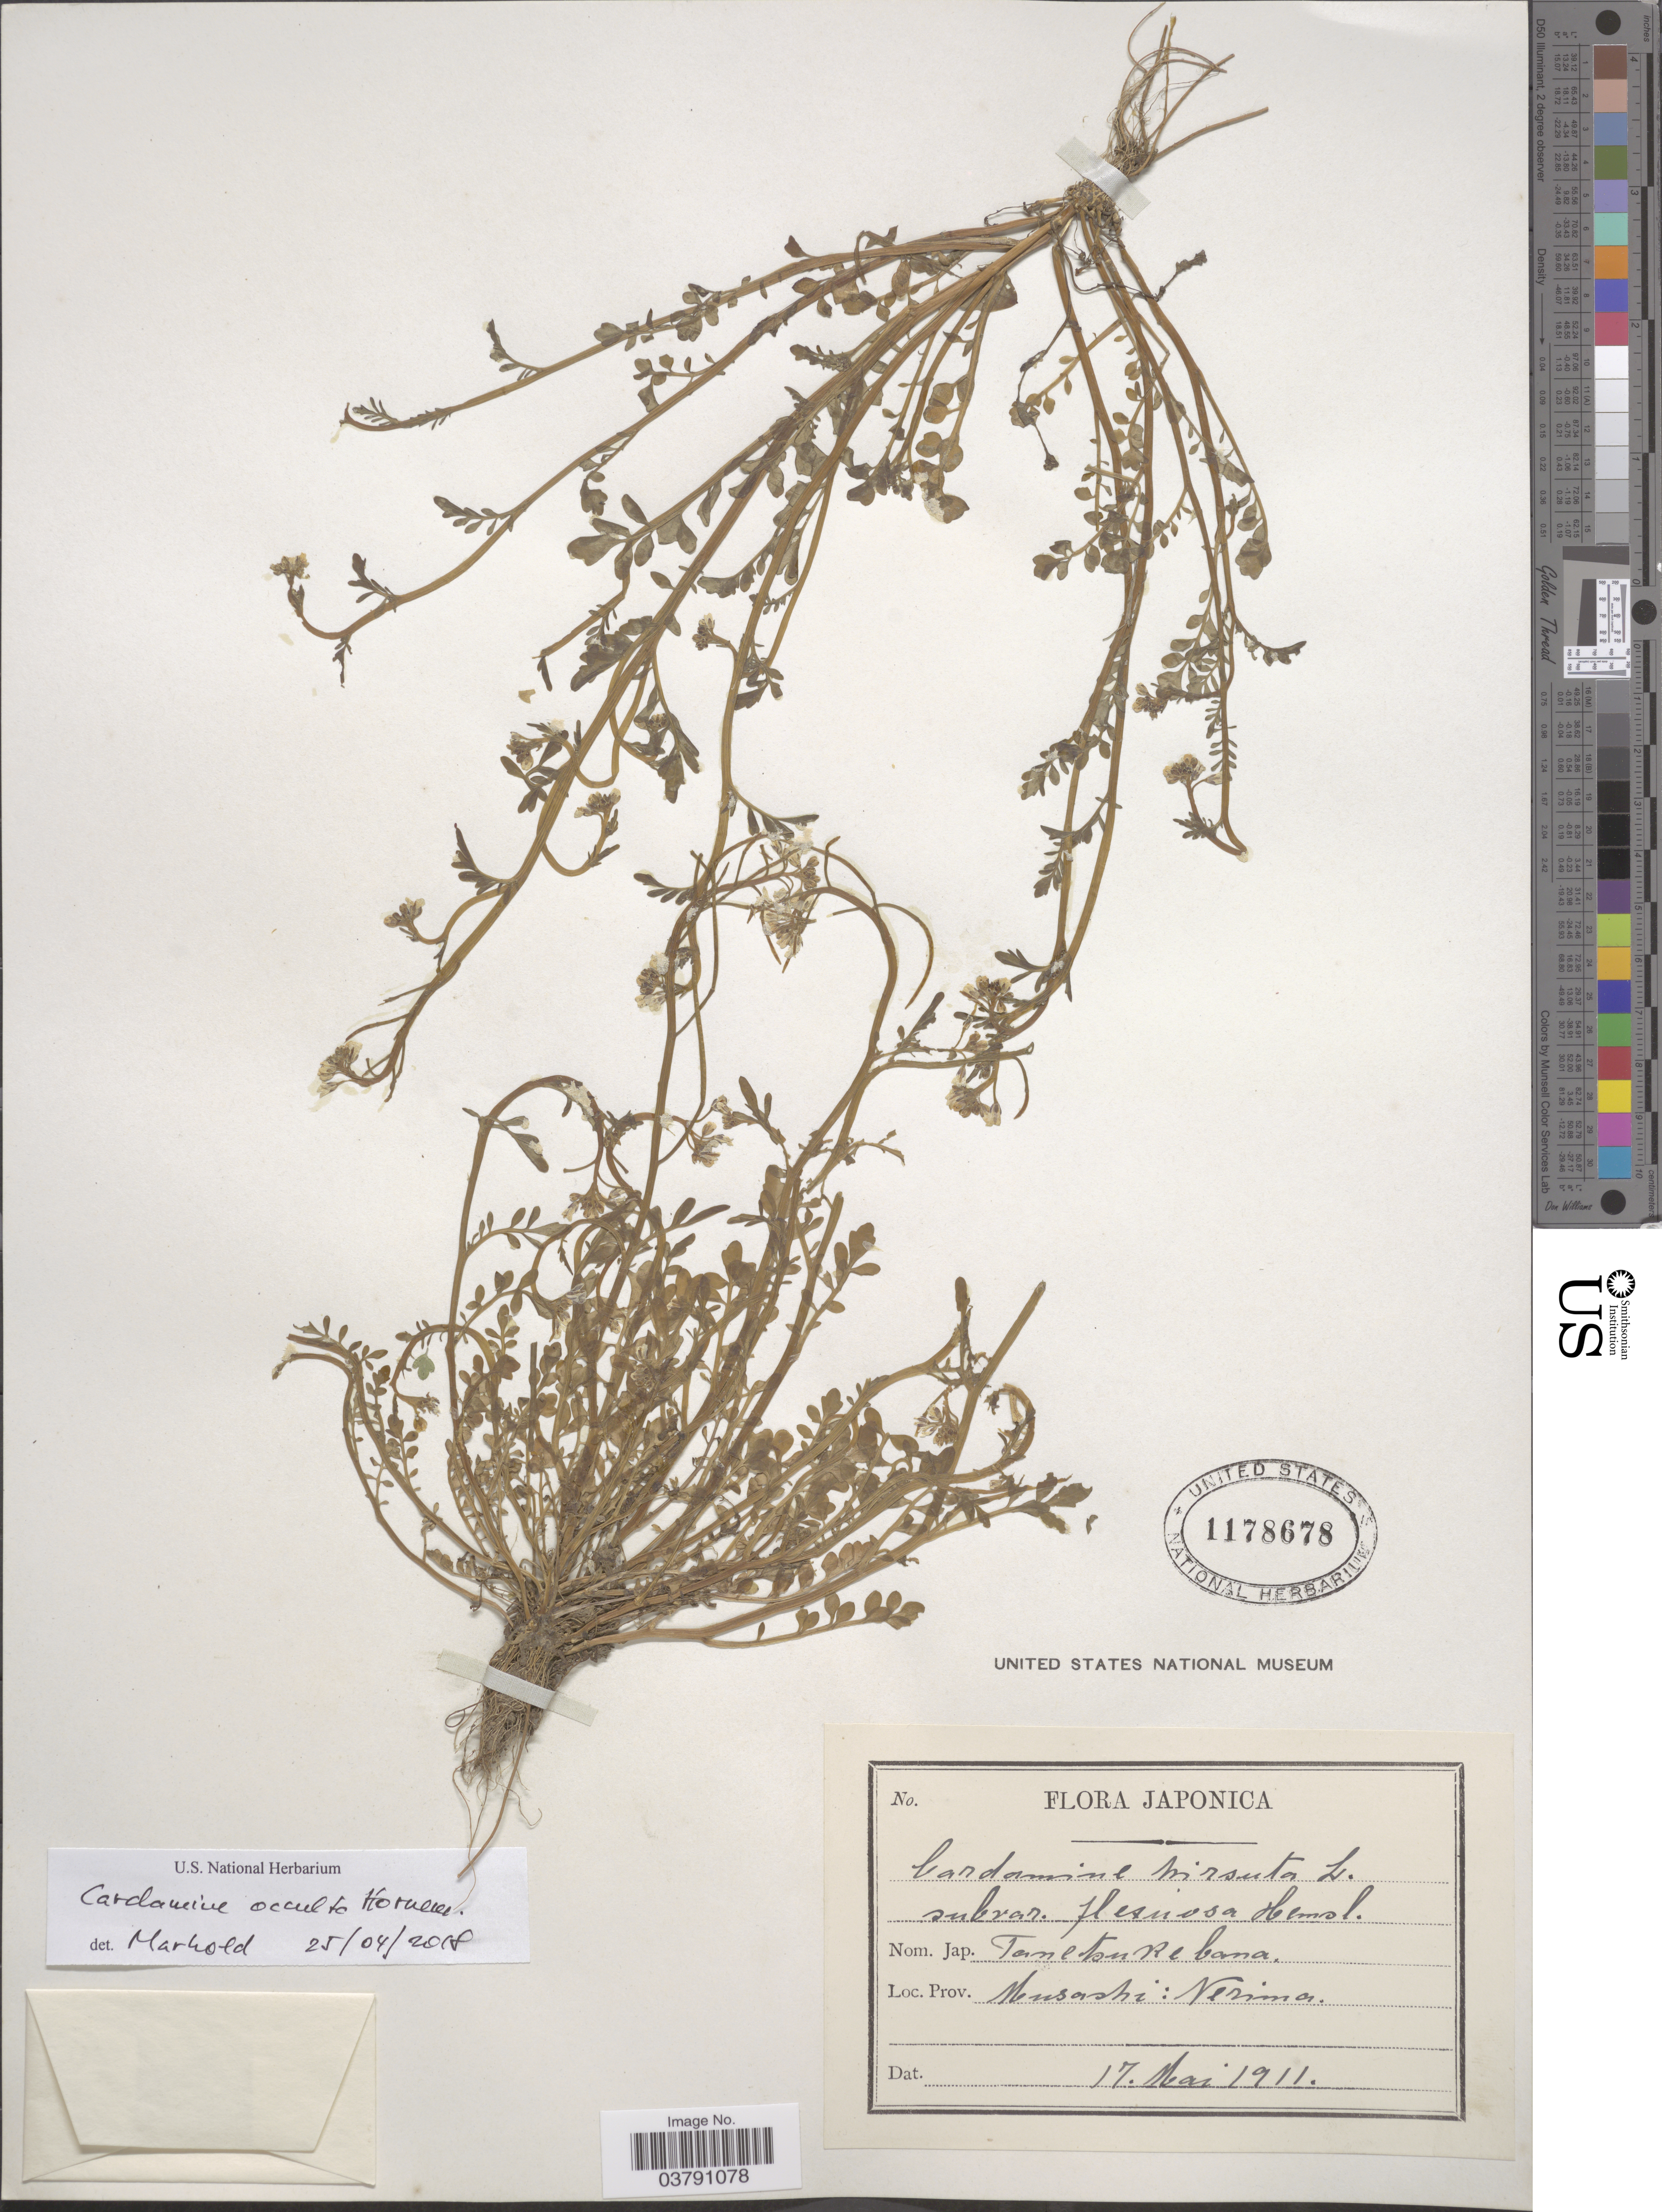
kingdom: Plantae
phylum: Tracheophyta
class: Magnoliopsida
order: Brassicales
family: Brassicaceae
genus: Cardamine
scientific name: Cardamine occulta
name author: Hornem.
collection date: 1911-05-17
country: Japan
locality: Musashi: Nerima.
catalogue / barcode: US 1178678